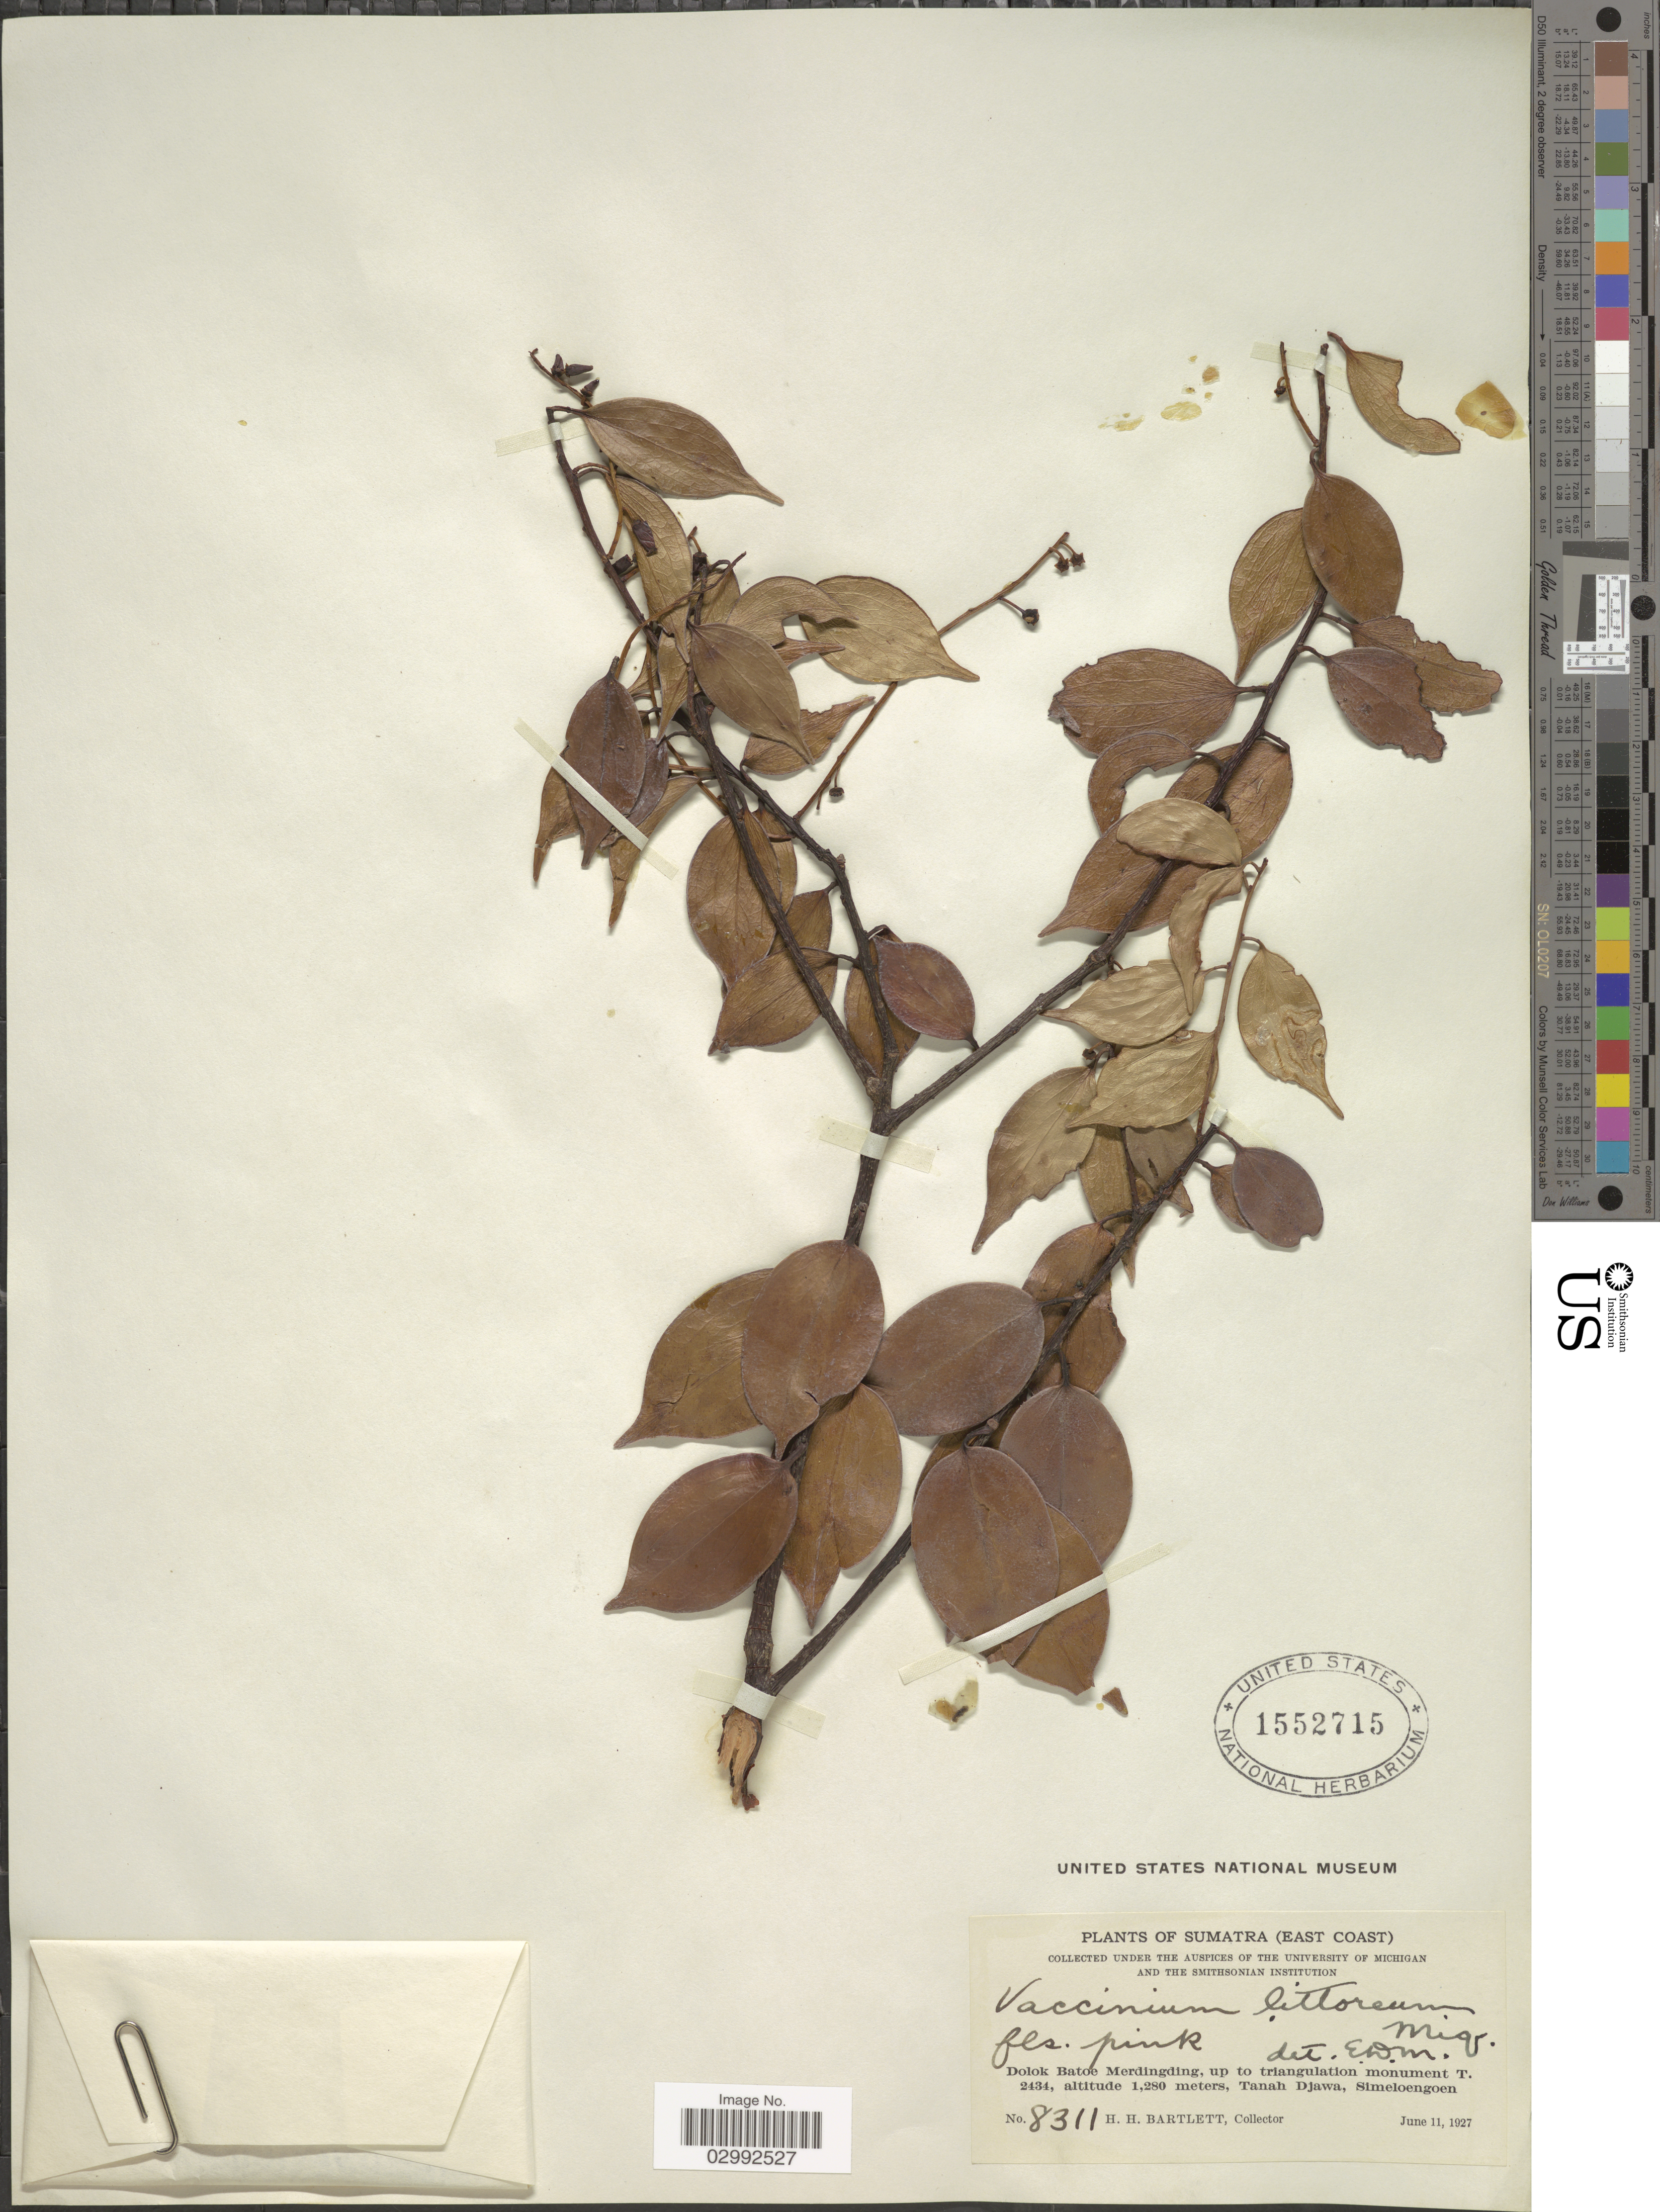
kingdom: Plantae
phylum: Tracheophyta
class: Magnoliopsida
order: Ericales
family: Ericaceae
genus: Vaccinium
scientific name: Vaccinium littoreum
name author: Miq.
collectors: H. H. Bartlett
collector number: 8311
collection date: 1927-06-11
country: Indonesia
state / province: Sumatra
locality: (East Coast) Dolok Batoe Merdingding, up to triangulation monument T. 2434, Tanah Djawa, Simeloengoen.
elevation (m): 1280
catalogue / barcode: US 1552715